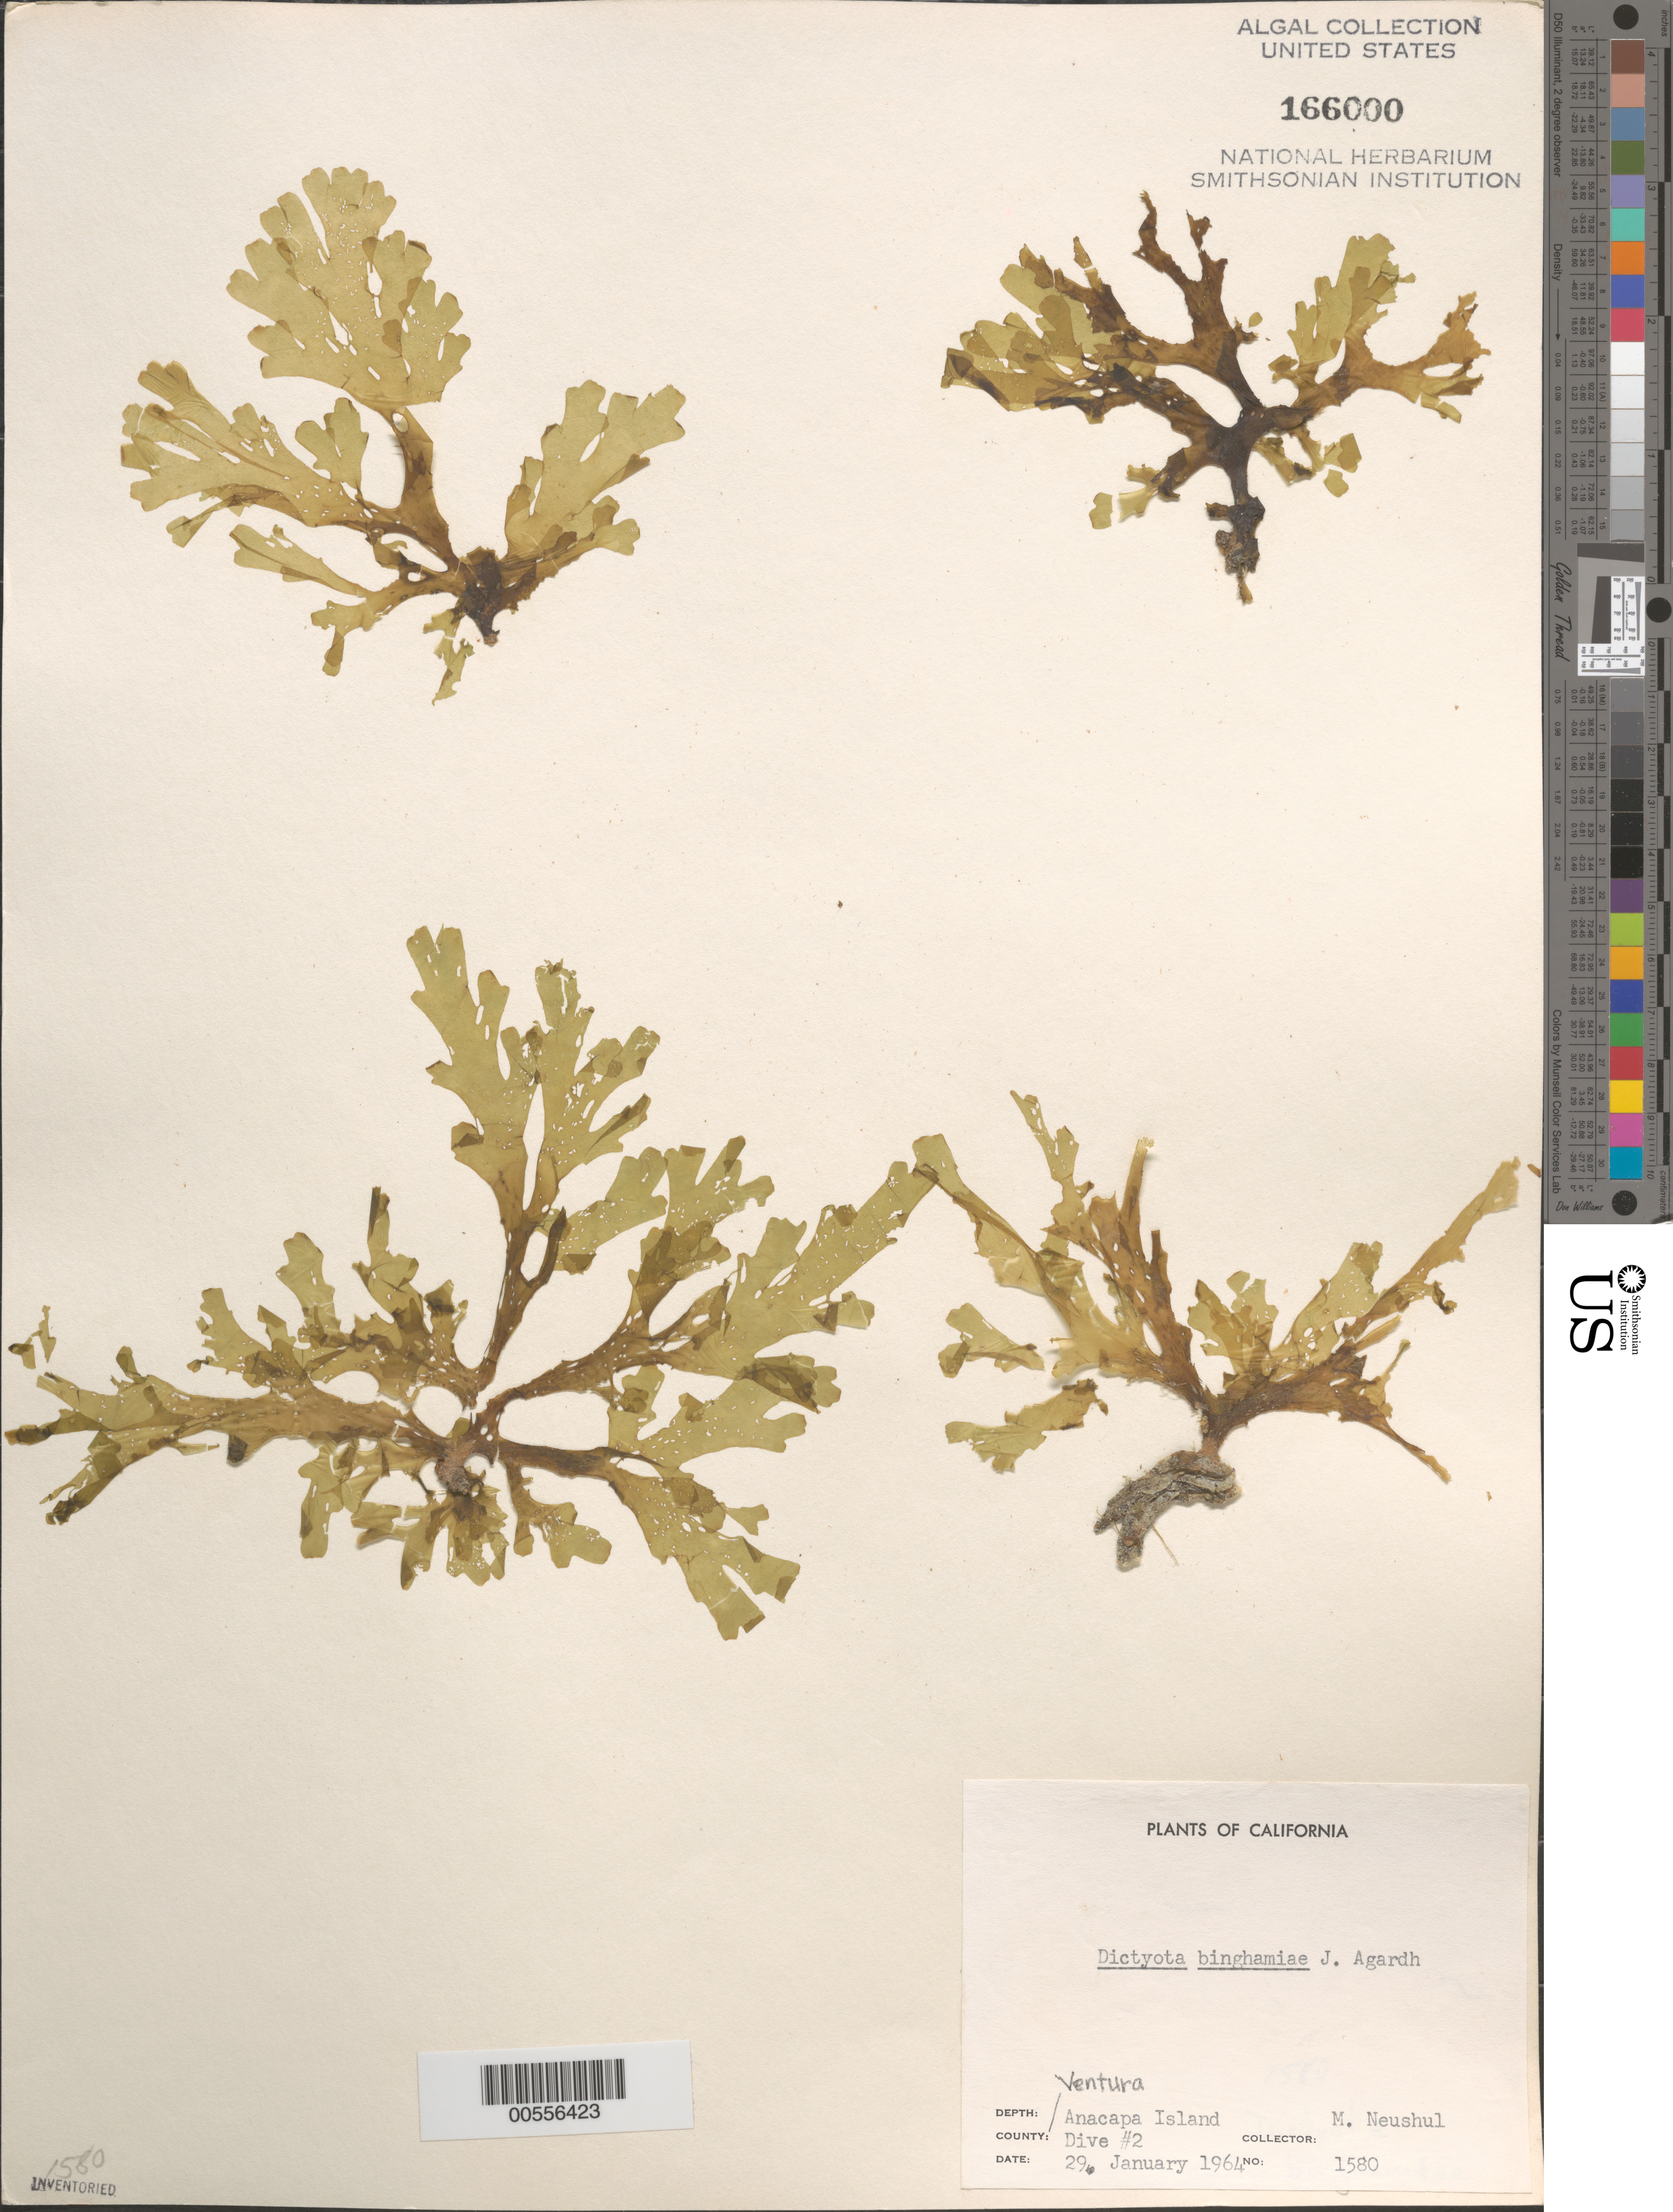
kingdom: Chromista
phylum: Ochrophyta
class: Phaeophyceae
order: Dictyotales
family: Dictyotaceae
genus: Dictyota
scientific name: Dictyota binghamiae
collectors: M. Neushul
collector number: Neushul 1580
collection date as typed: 29 Jan 1964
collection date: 1964-01-29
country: United States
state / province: California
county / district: Ventura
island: Anacapa Island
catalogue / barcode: US 166000